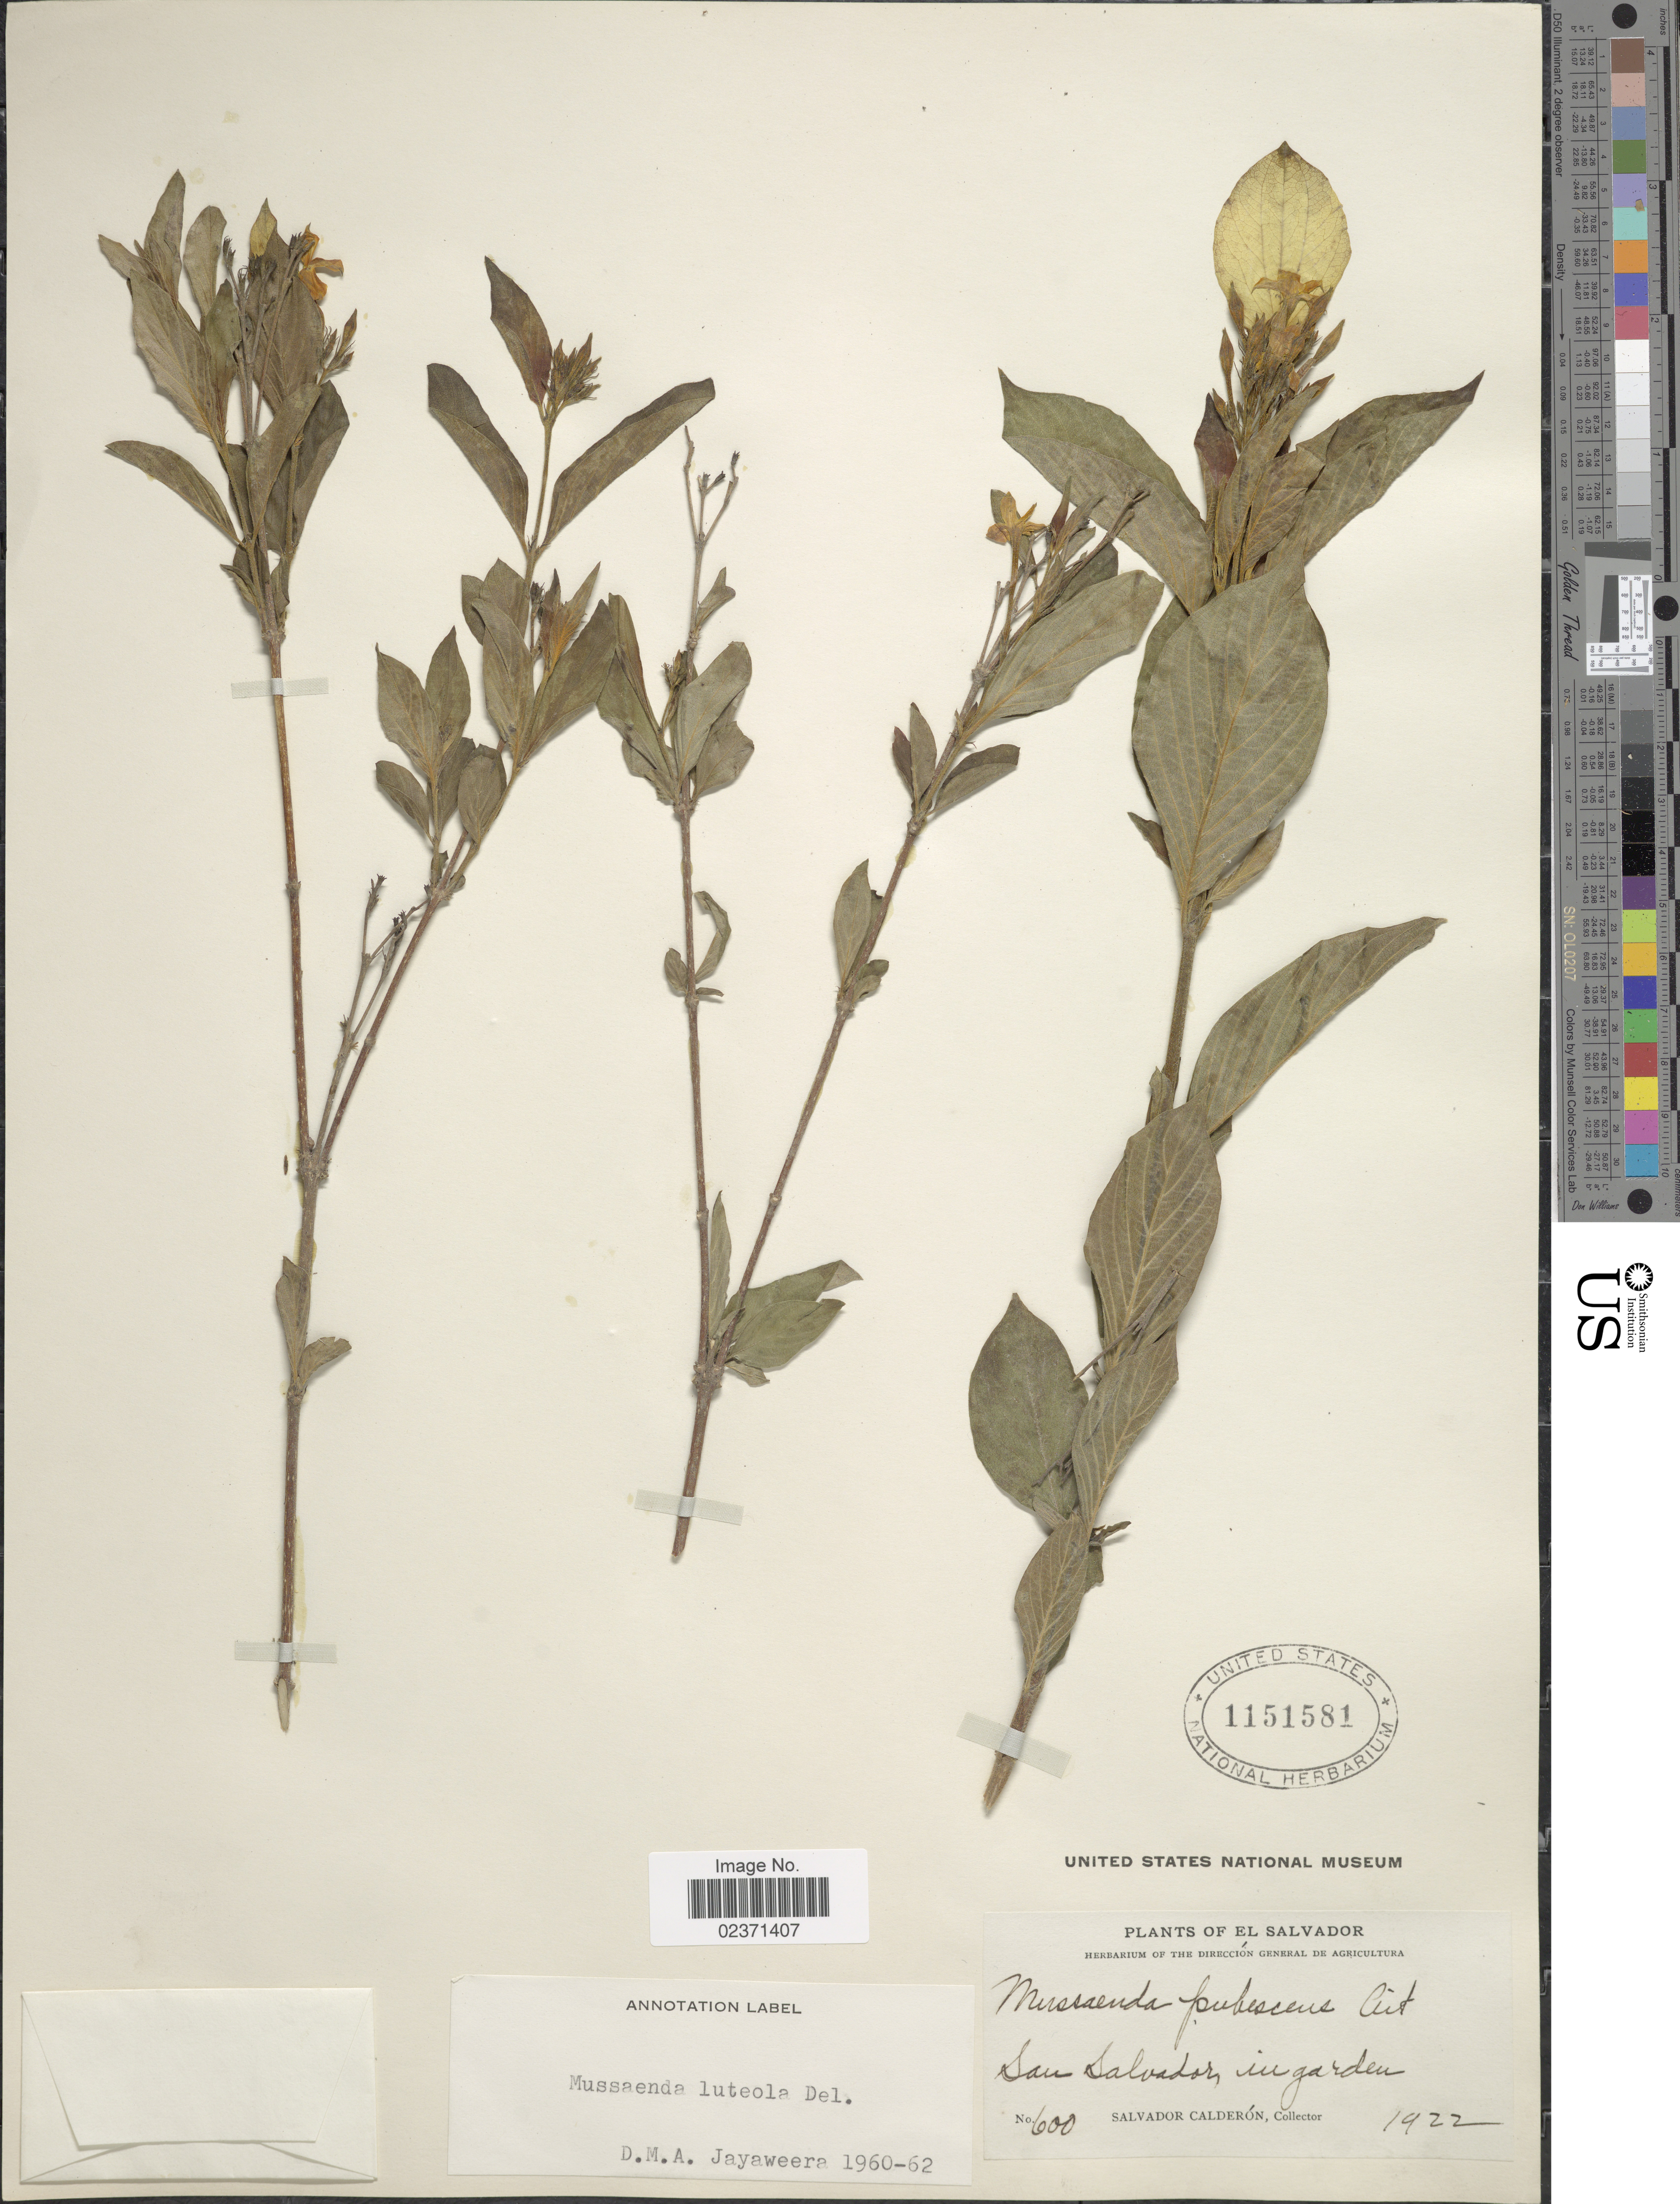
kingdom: Plantae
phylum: Tracheophyta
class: Magnoliopsida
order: Gentianales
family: Rubiaceae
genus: Mussaenda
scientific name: Mussaenda luteola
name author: Delile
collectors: S. Calderón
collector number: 600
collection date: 1922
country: El Salvador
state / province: San Salvador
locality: In garden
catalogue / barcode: US 1151581